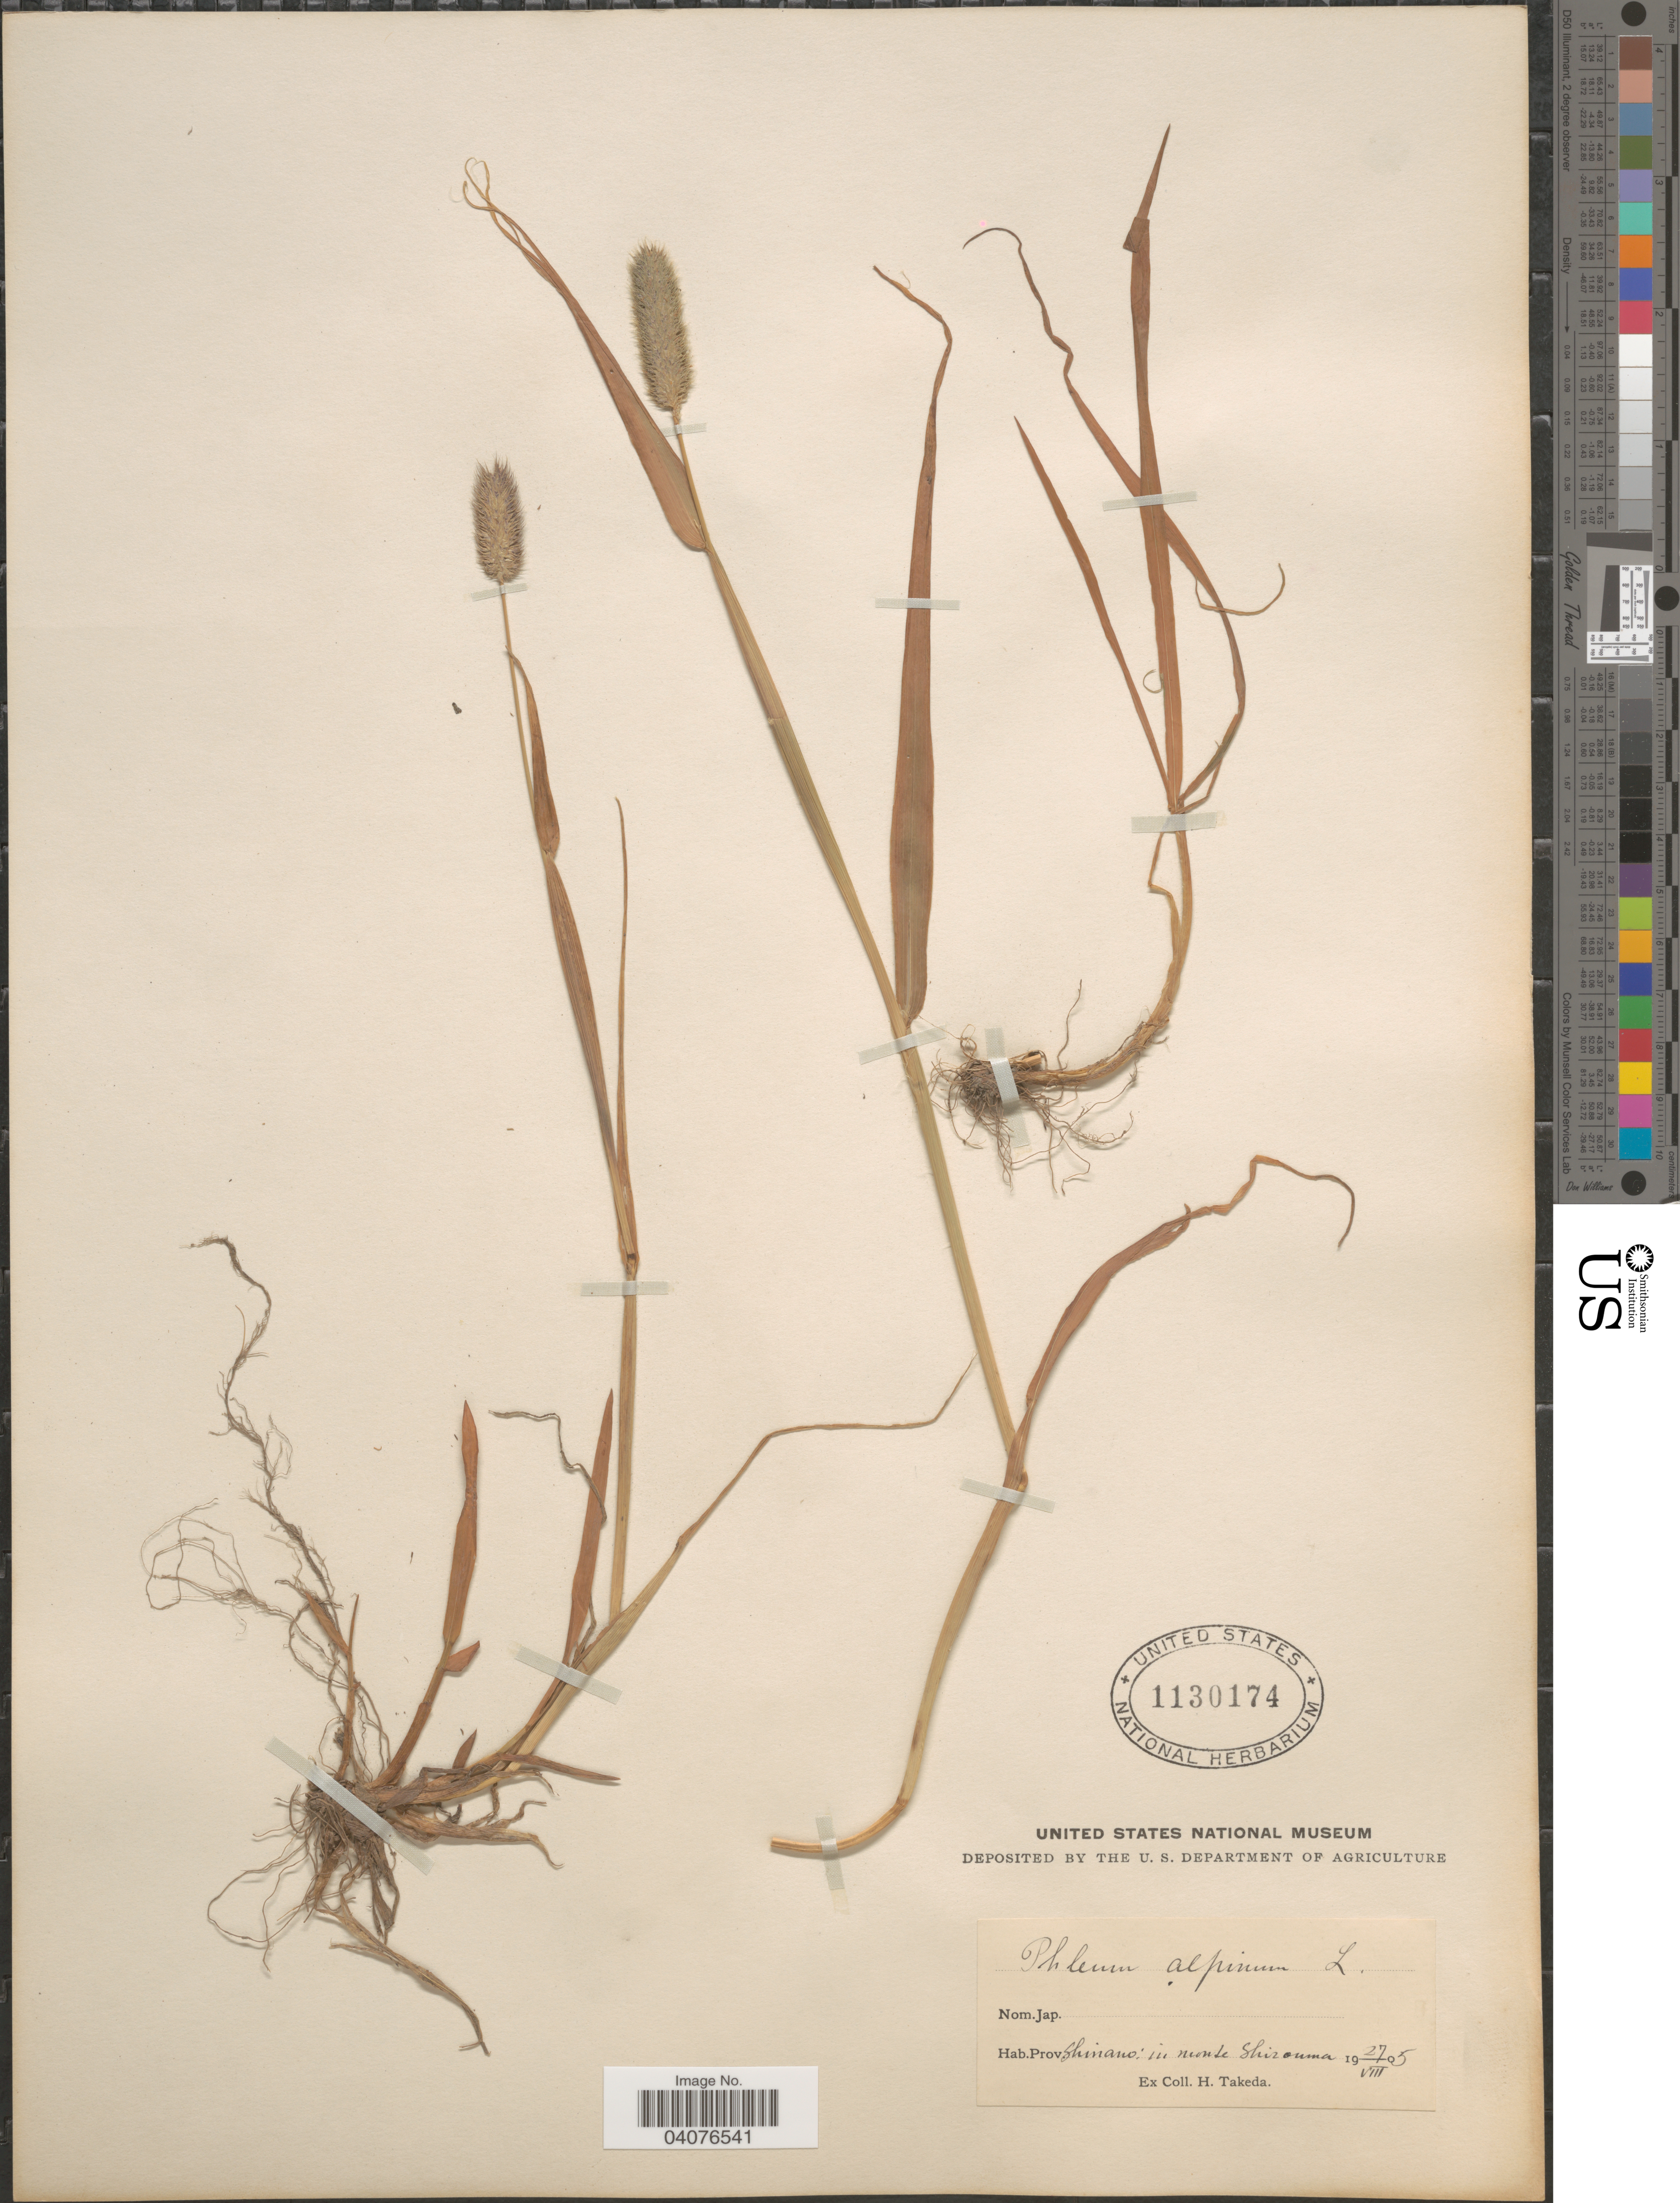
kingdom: Plantae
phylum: Tracheophyta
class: Liliopsida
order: Poales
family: Poaceae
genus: Phleum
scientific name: Phleum alpinum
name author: L.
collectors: H. Takeda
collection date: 1905-08-27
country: Japan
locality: Shinano: in monte Shirouma.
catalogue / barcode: US 1130174